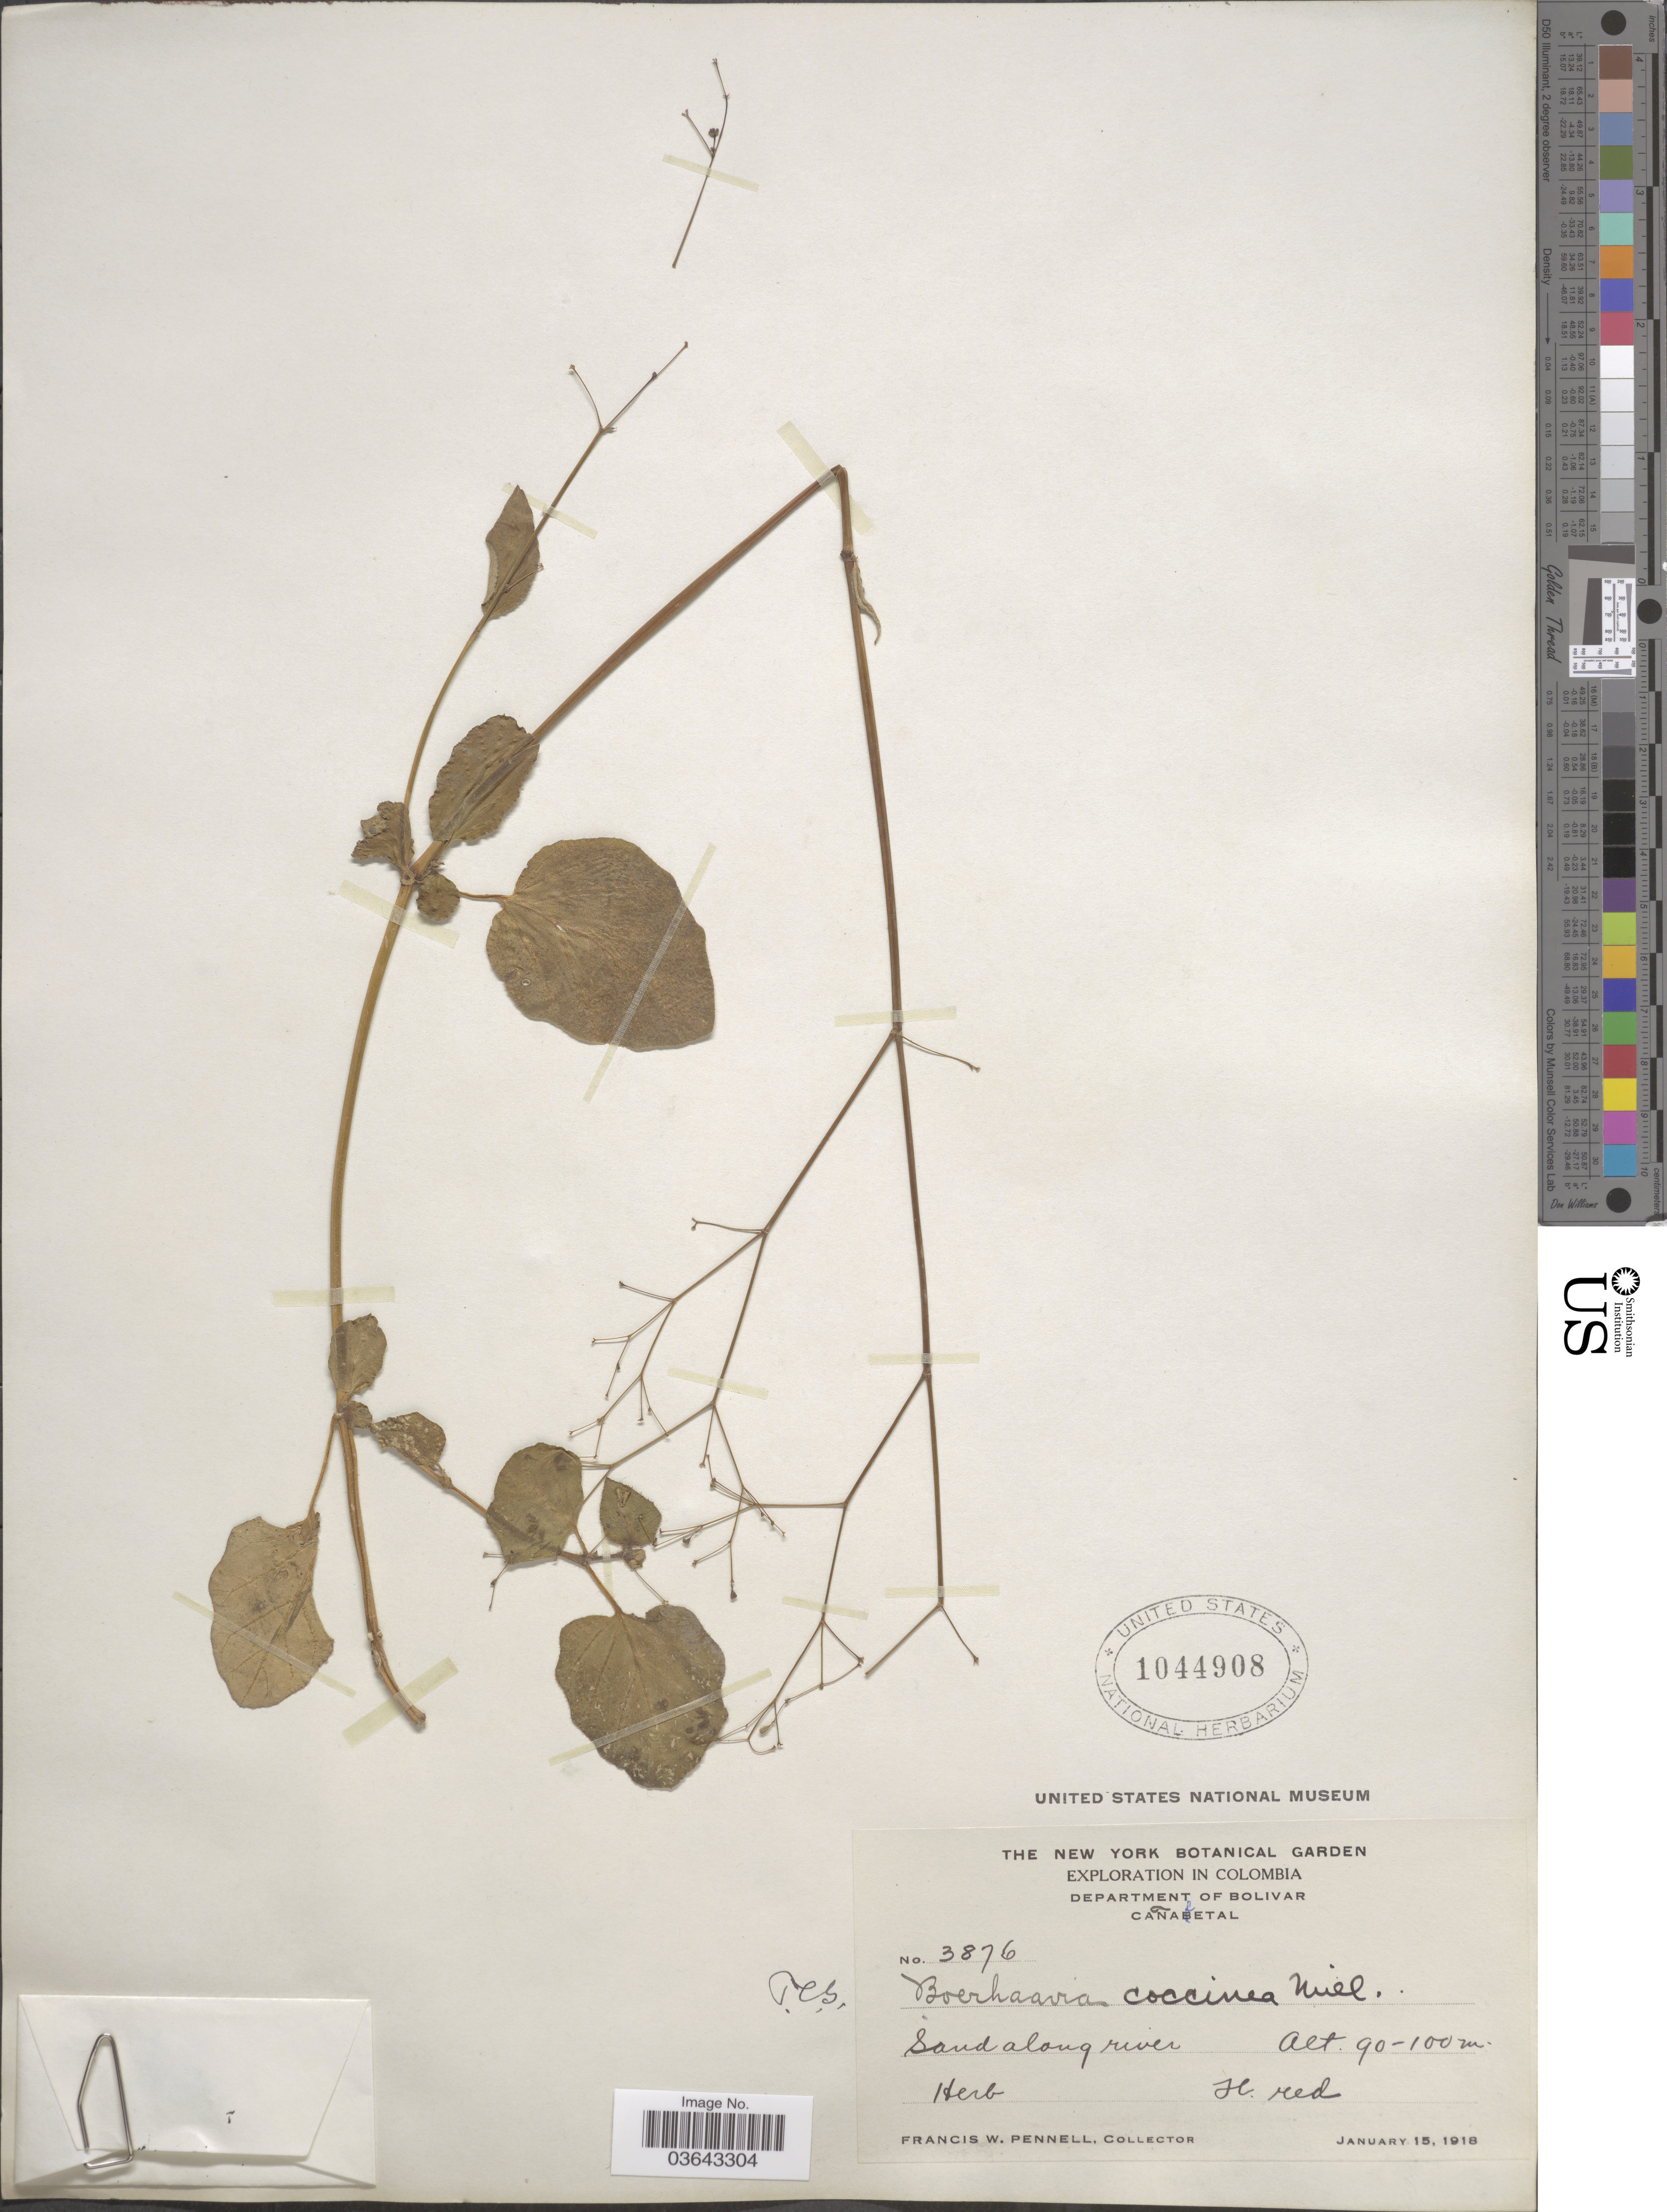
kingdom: Plantae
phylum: Tracheophyta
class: Magnoliopsida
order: Caryophyllales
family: Nyctaginaceae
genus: Boerhavia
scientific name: Boerhavia diffusa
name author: L.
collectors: F. W. Pennell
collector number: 3876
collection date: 1918-01-15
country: Colombia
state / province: Bolívar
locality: Department of Bolivar. Cañaletal.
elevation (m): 90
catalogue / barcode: US 1044908